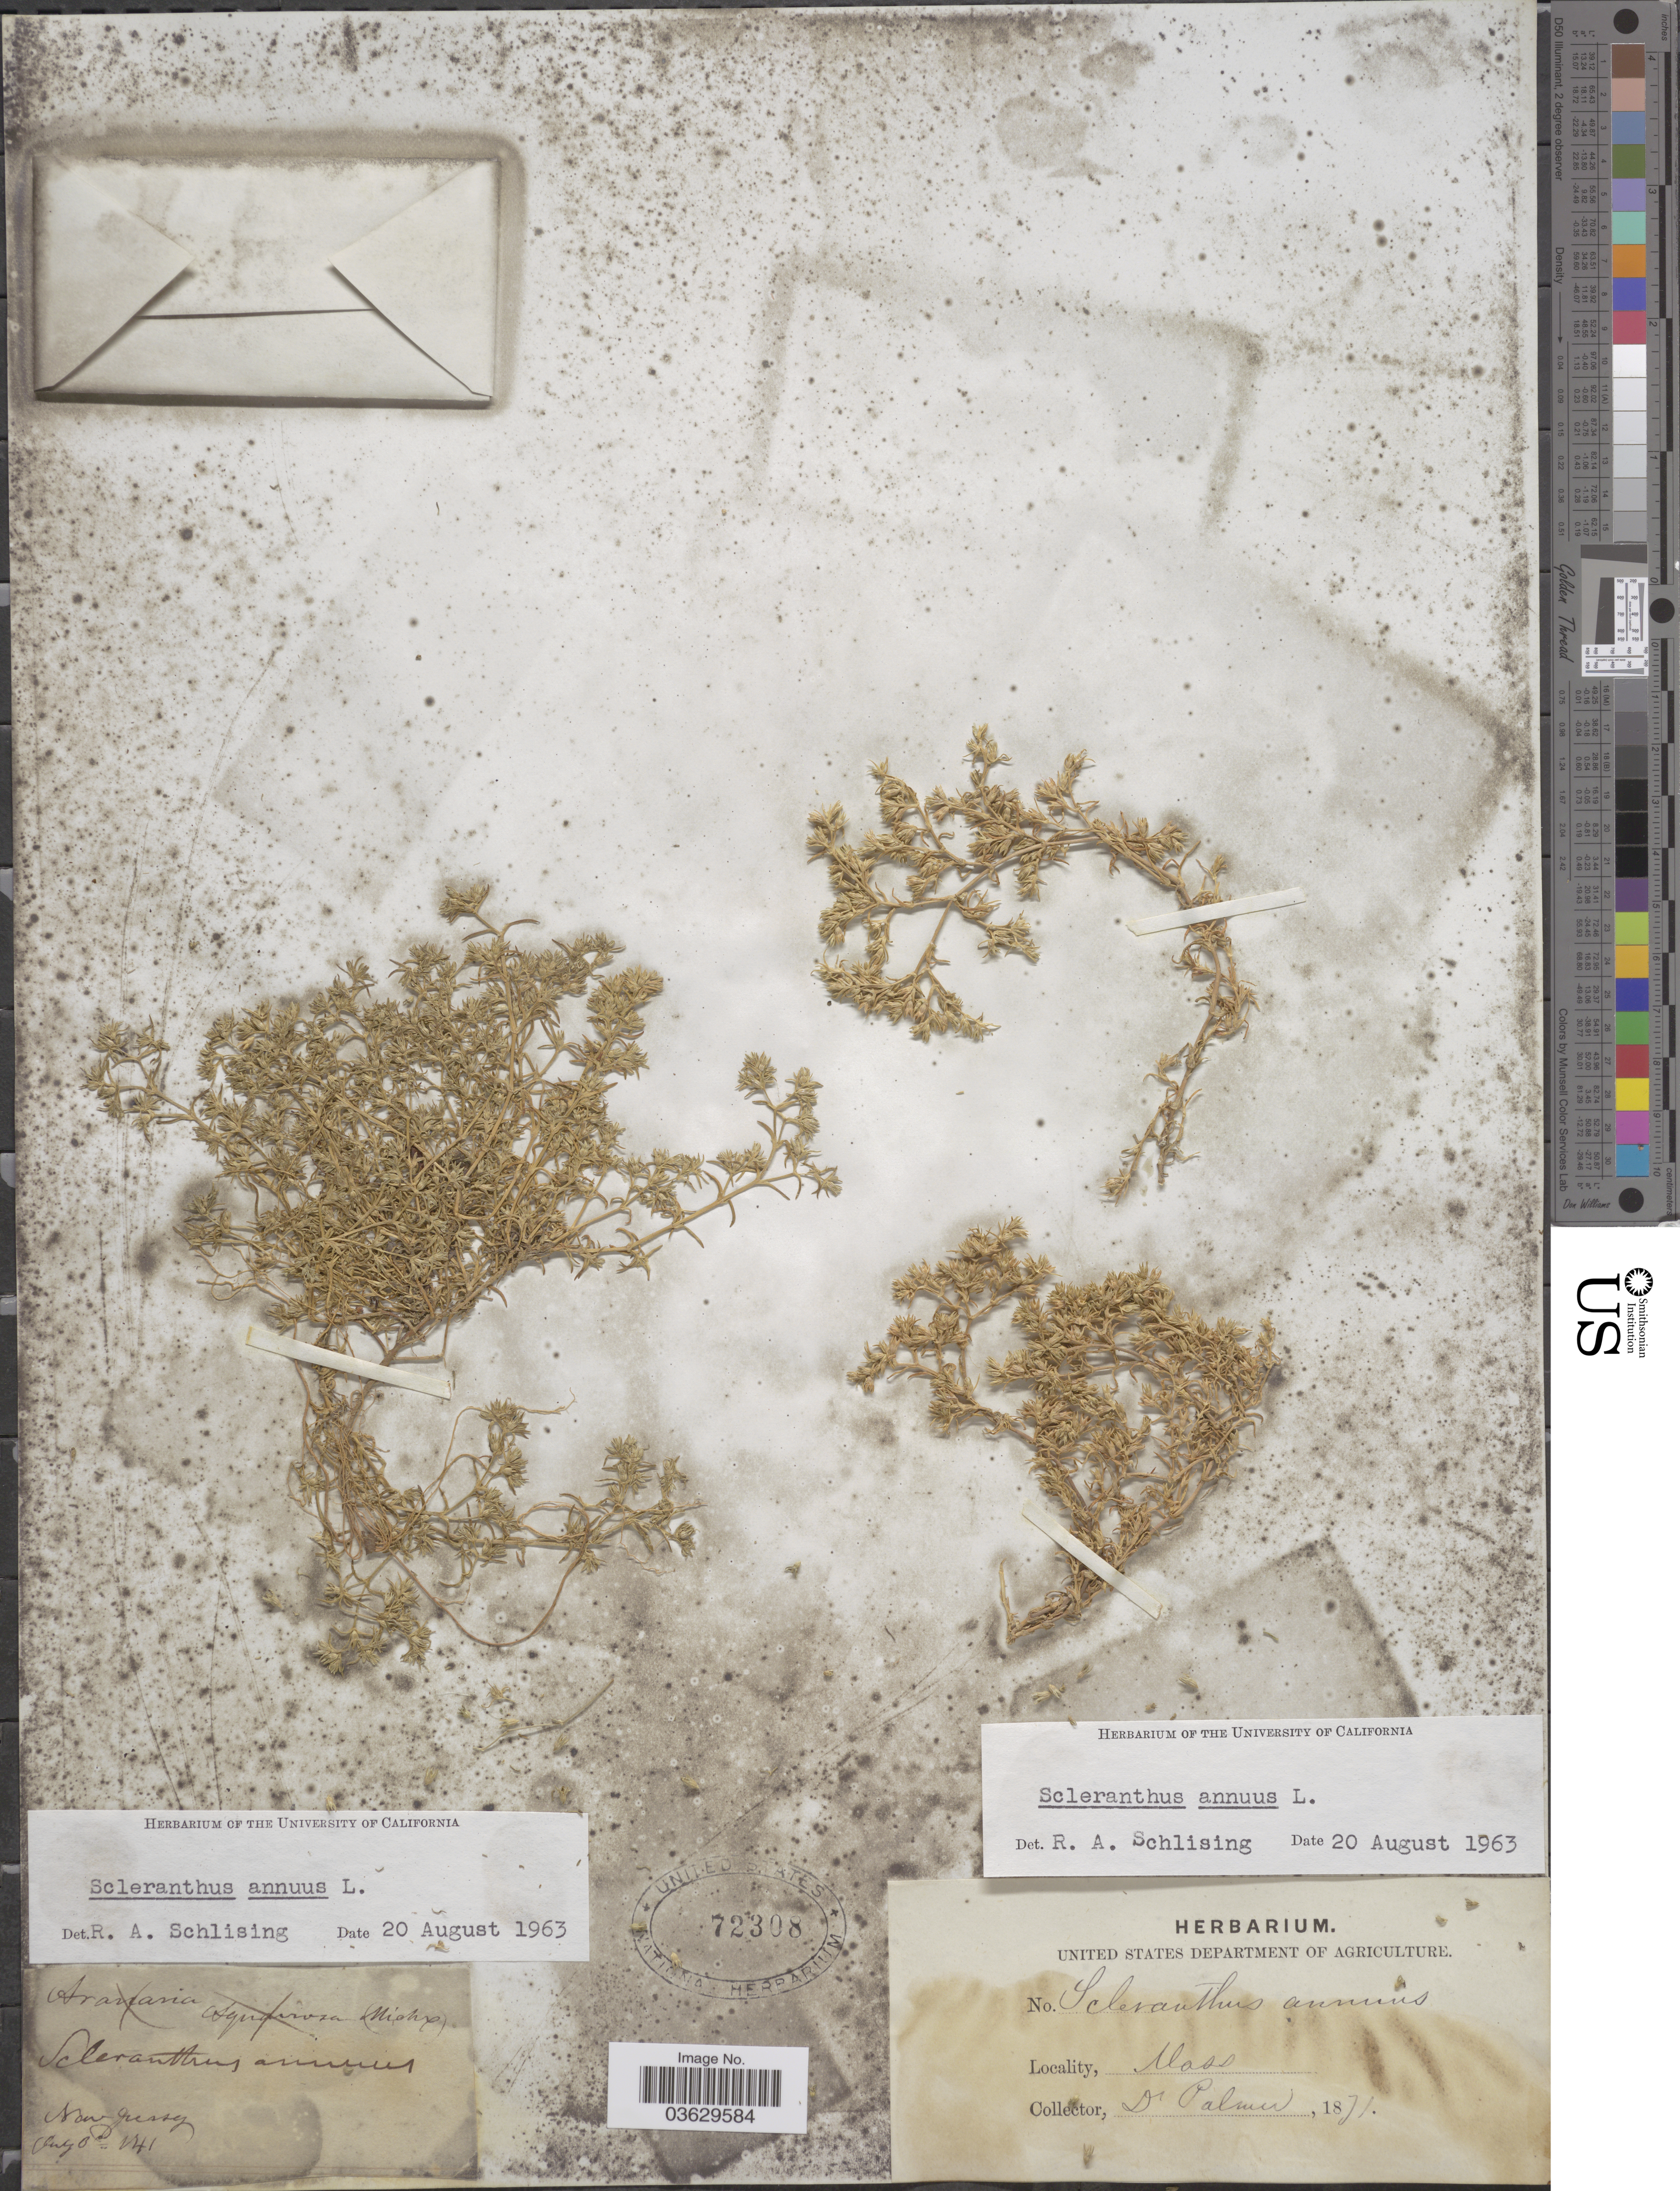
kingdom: Plantae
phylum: Tracheophyta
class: Magnoliopsida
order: Caryophyllales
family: Caryophyllaceae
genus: Scleranthus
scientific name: Scleranthus annuus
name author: L.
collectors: Palmer, --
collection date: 1871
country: United States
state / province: Massachusetts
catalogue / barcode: US 72308